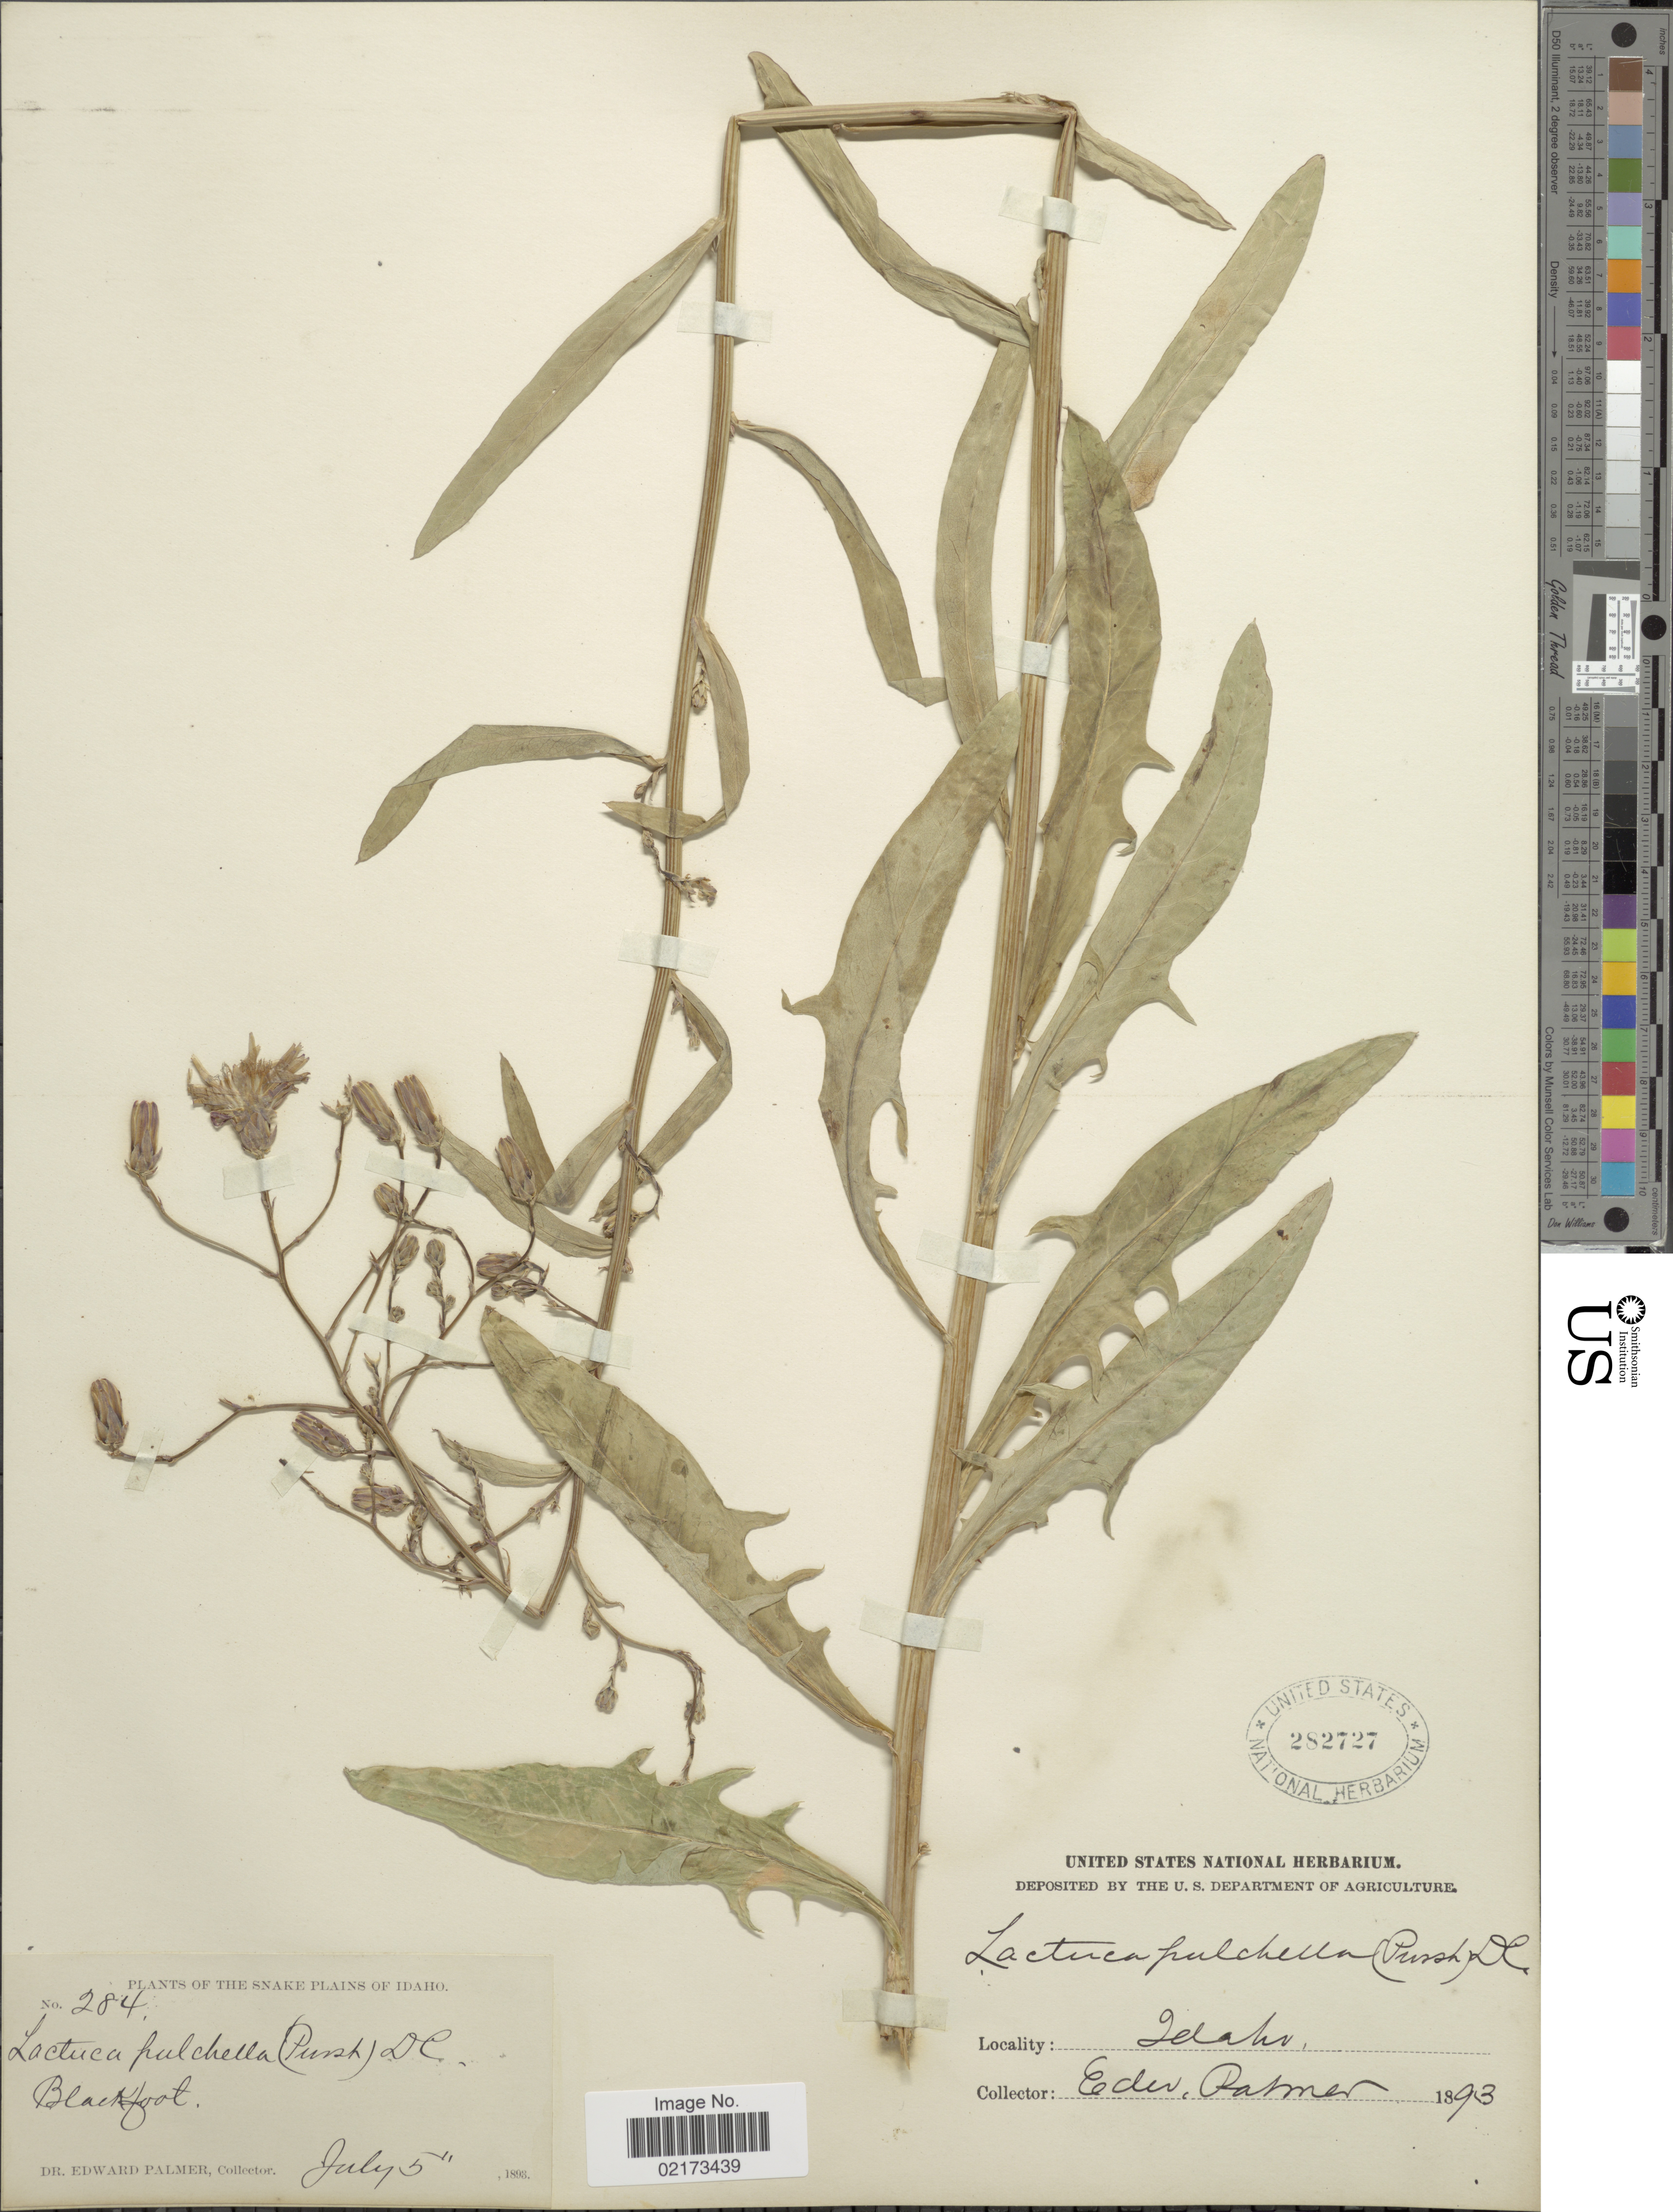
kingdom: Plantae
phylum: Tracheophyta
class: Magnoliopsida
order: Asterales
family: Asteraceae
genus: Lactuca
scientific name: Lactuca tatarica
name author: (L.) C.A. Mey.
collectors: E. Palmer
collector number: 284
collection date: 1893-07-05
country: United States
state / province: Idaho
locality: Snake Plains of Idaho, Blackfoot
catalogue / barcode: US 282727